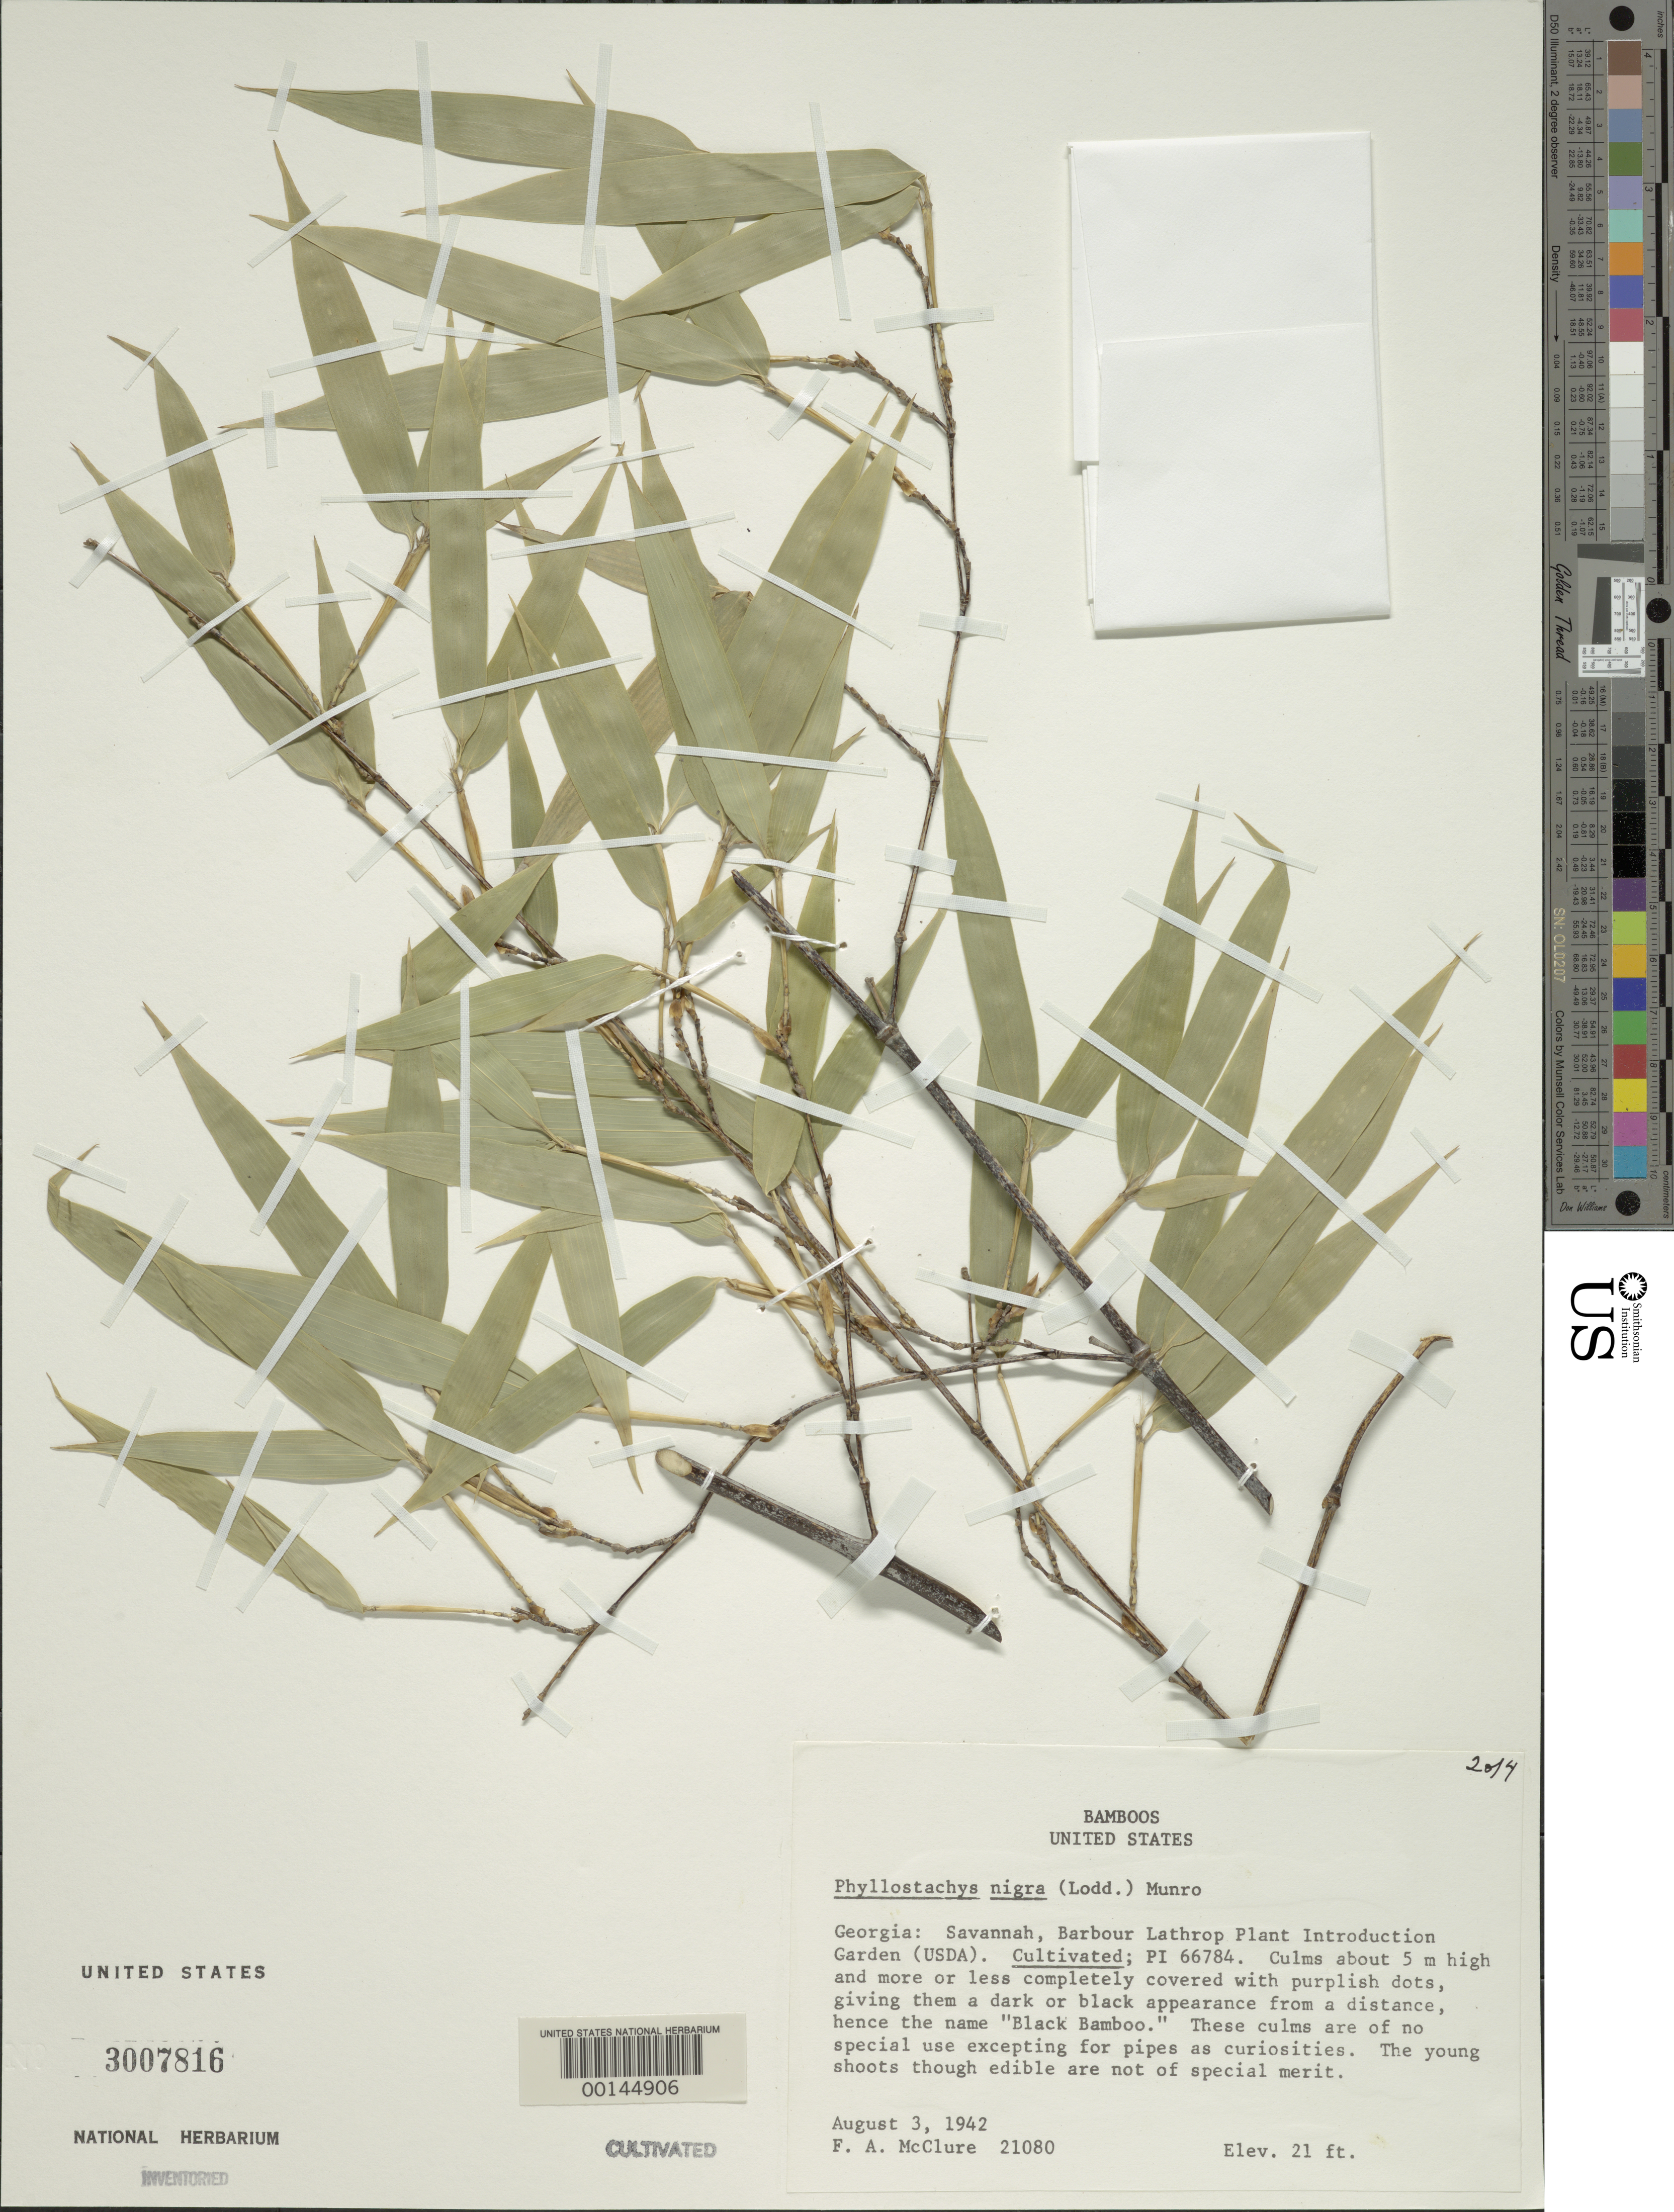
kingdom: Plantae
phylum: Tracheophyta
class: Liliopsida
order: Poales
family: Poaceae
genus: Phyllostachys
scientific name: Phyllostachys nigra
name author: (Lodd. ex Lindl.) Munro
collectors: F. A. McClure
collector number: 21080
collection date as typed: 03 Aug 1942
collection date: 1942-08-03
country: United States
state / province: Georgia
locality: Savannah, barbour lathrop p.i. garden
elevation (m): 6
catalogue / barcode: US 3007816